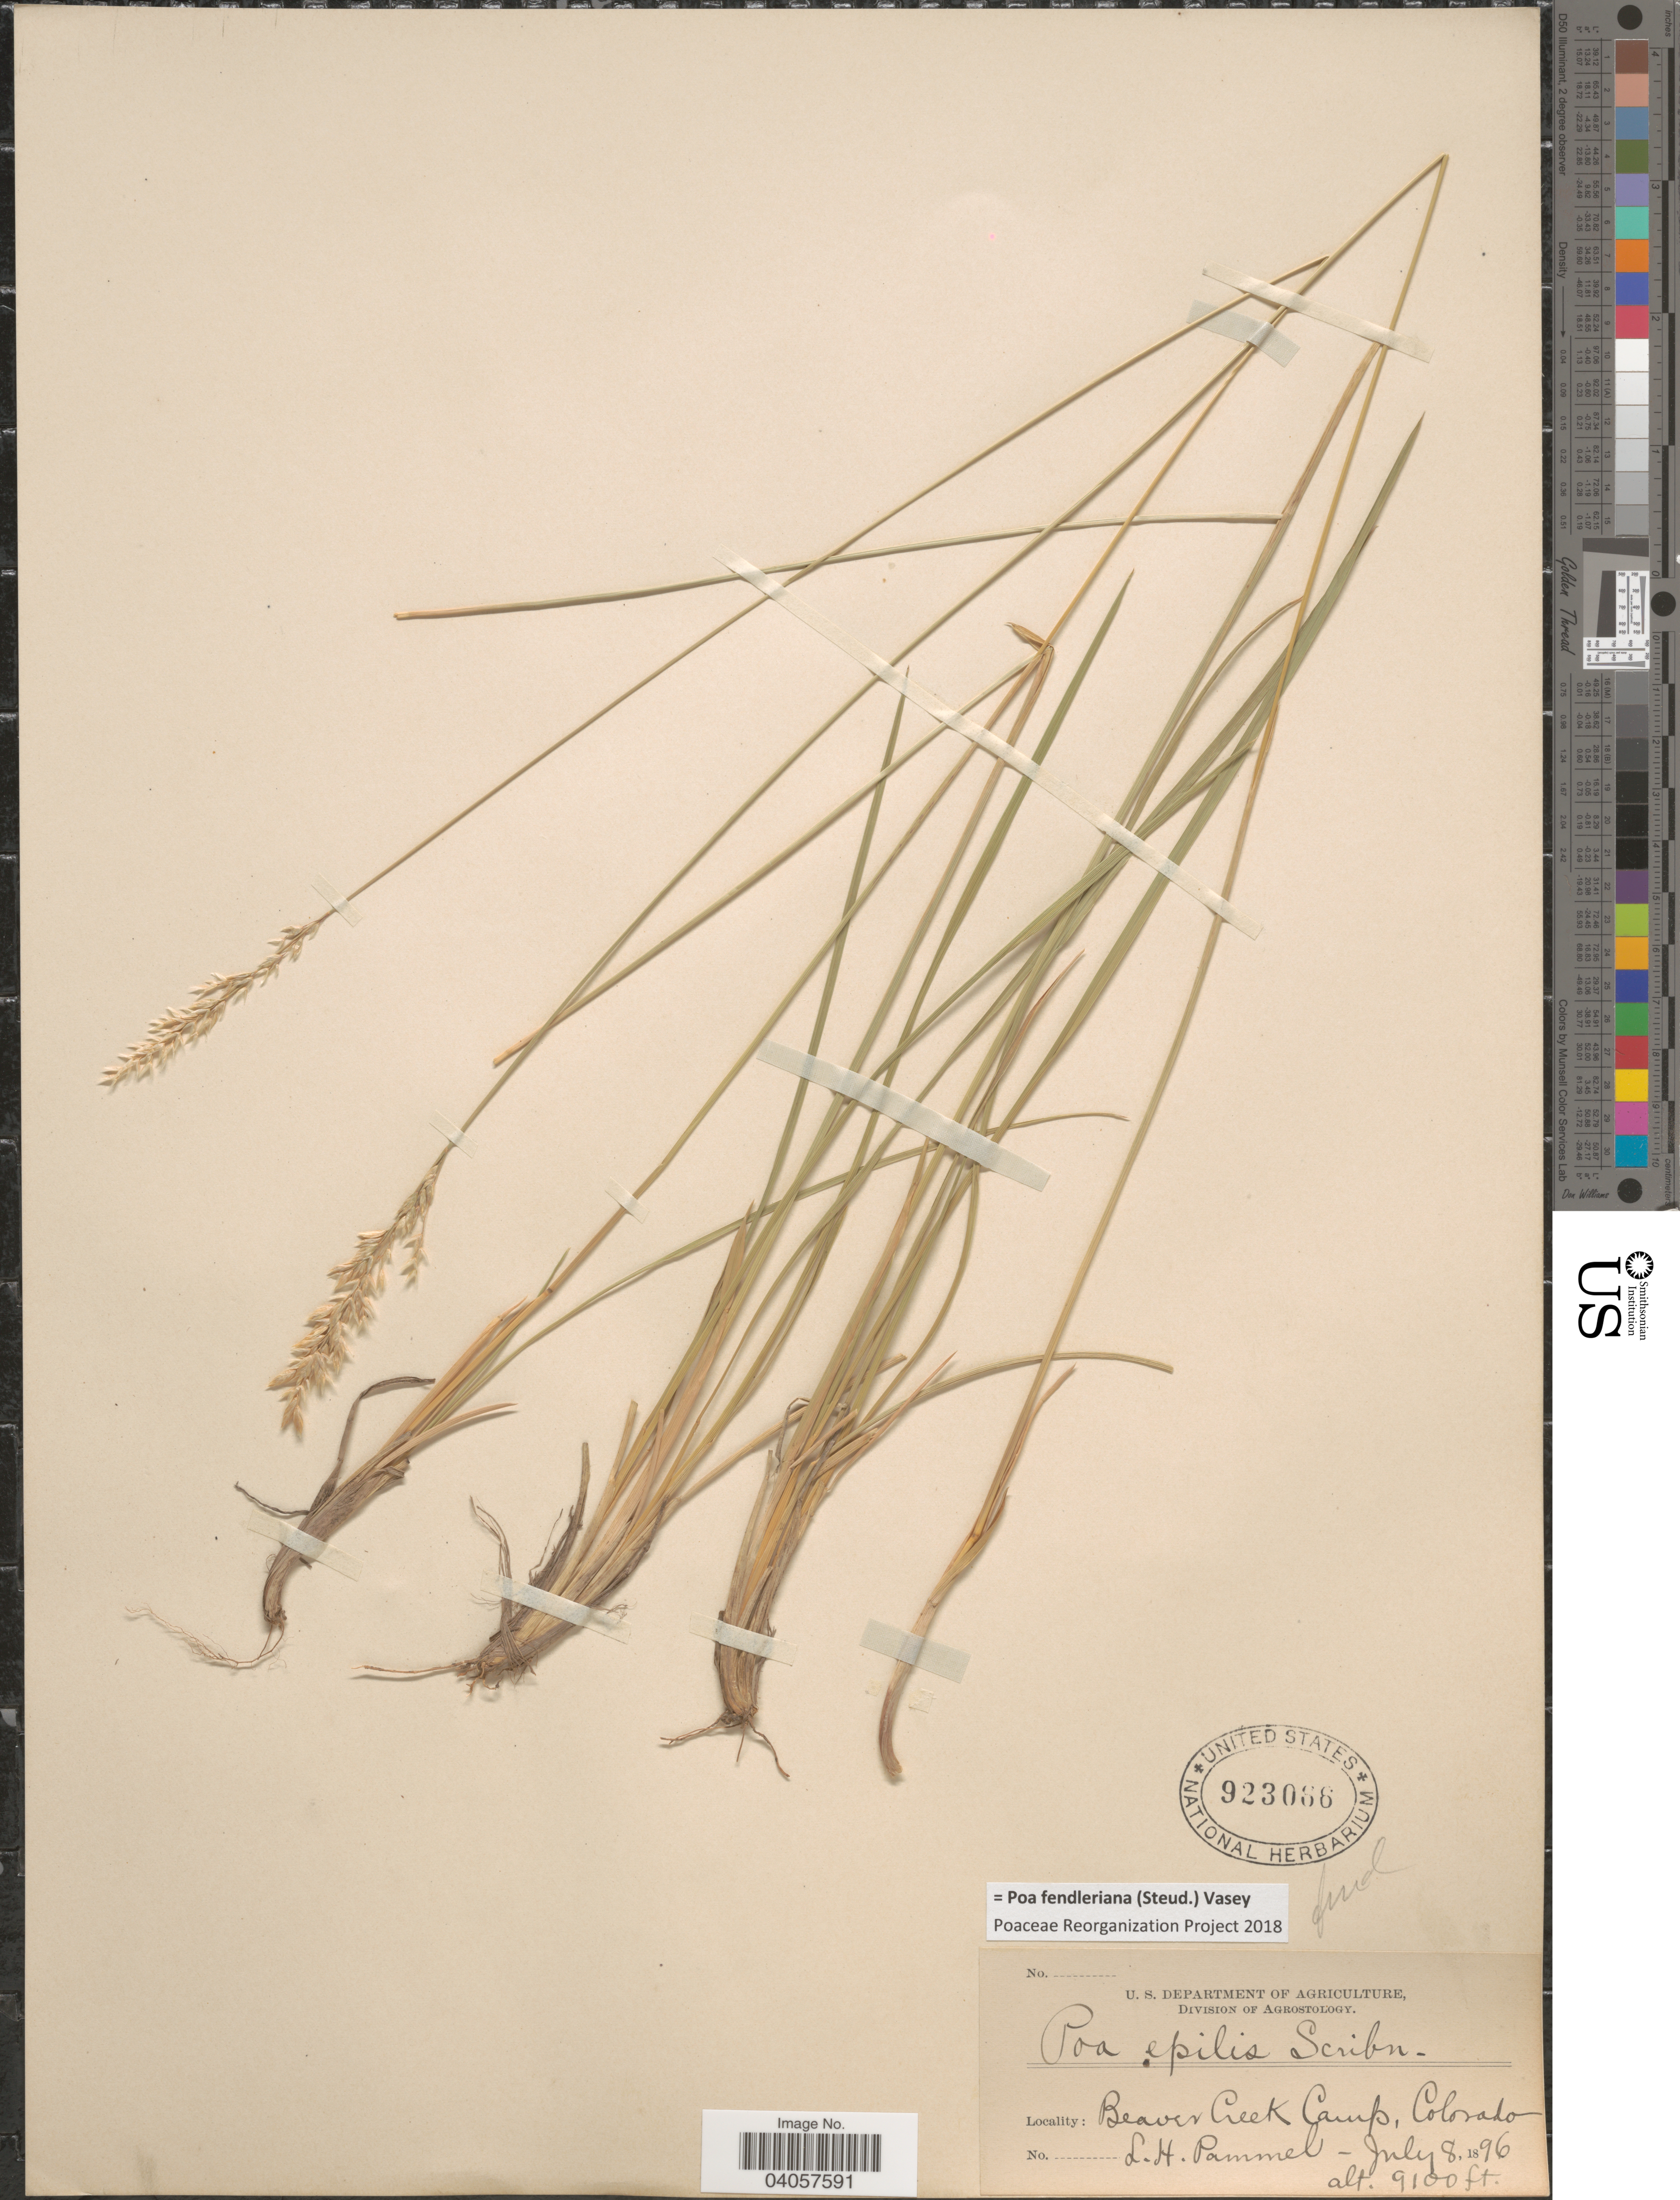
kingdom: Plantae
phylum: Tracheophyta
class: Liliopsida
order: Poales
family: Poaceae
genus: Poa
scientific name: Poa fendleriana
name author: (Steud.) Vasey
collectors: L. Pammel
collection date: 1896-07-08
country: United States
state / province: Colorado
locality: Beaver Creek Camp.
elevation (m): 2774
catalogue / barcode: US 923066